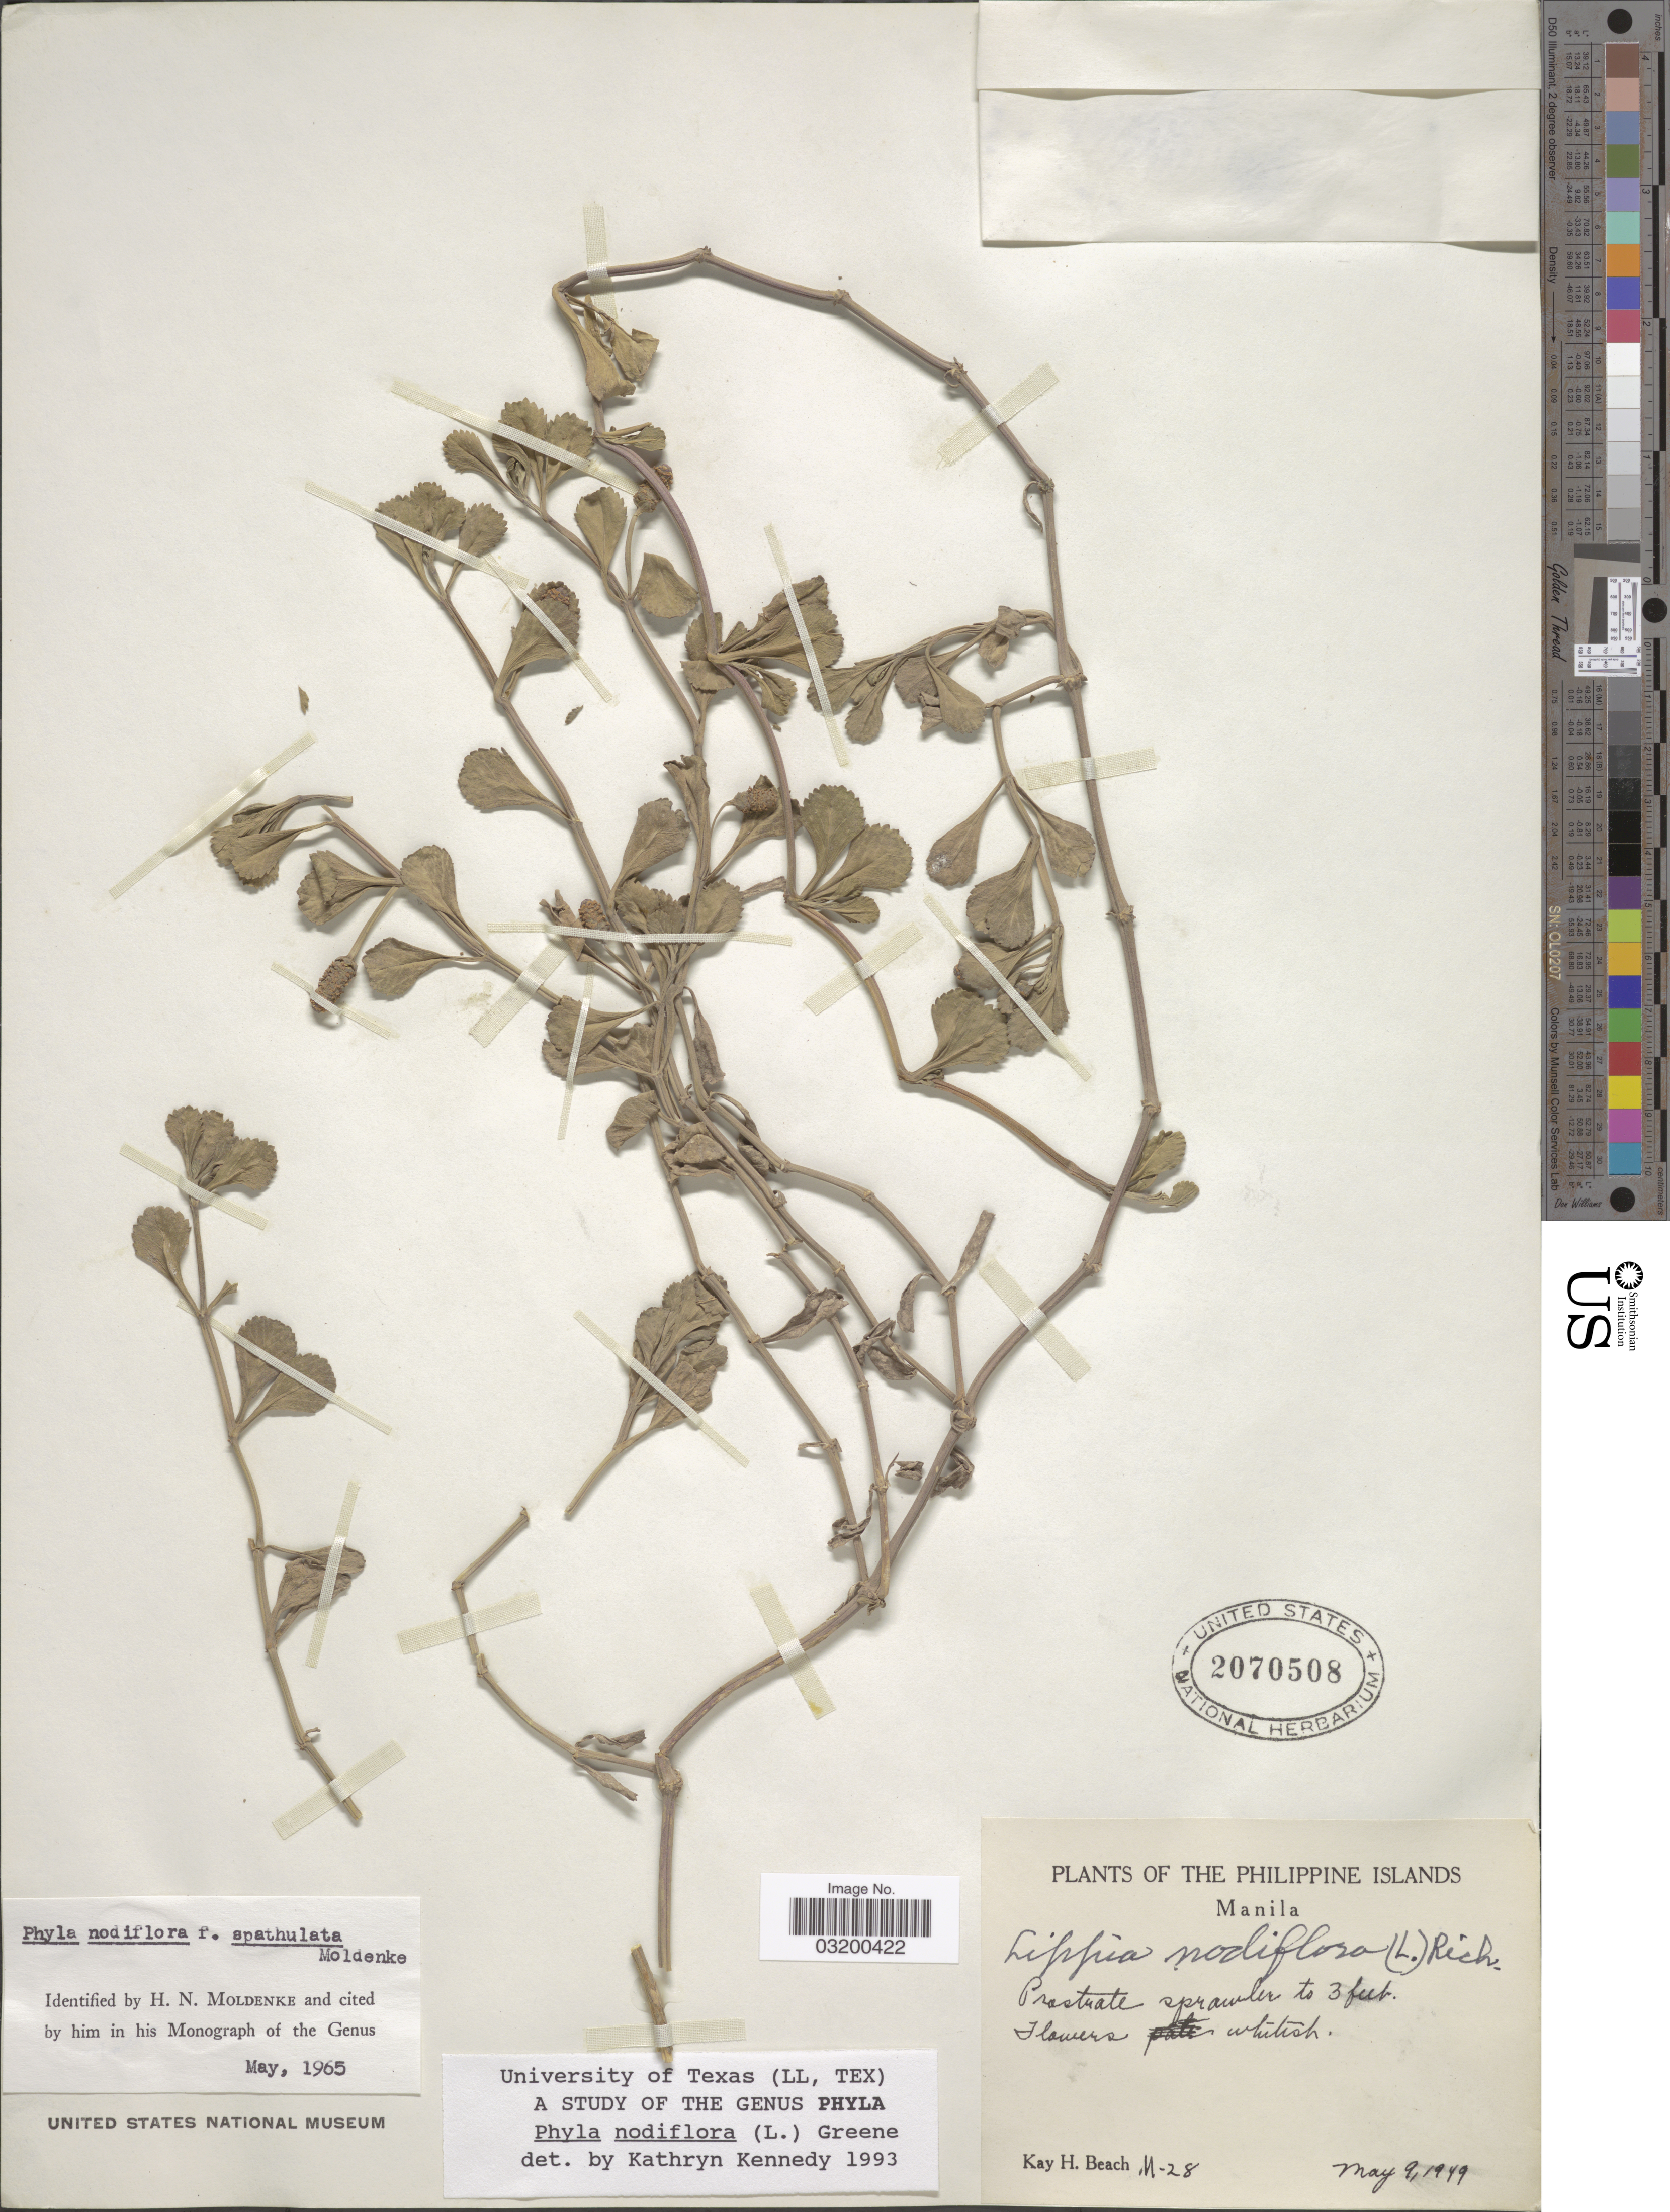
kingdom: Plantae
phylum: Tracheophyta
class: Magnoliopsida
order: Lamiales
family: Verbenaceae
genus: Phyla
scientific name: Phyla nodiflora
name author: (L.) Greene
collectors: K. H. Beach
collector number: M-28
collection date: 1949-05-09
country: Philippines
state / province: National Capital Region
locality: Manila.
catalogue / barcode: US 2070508